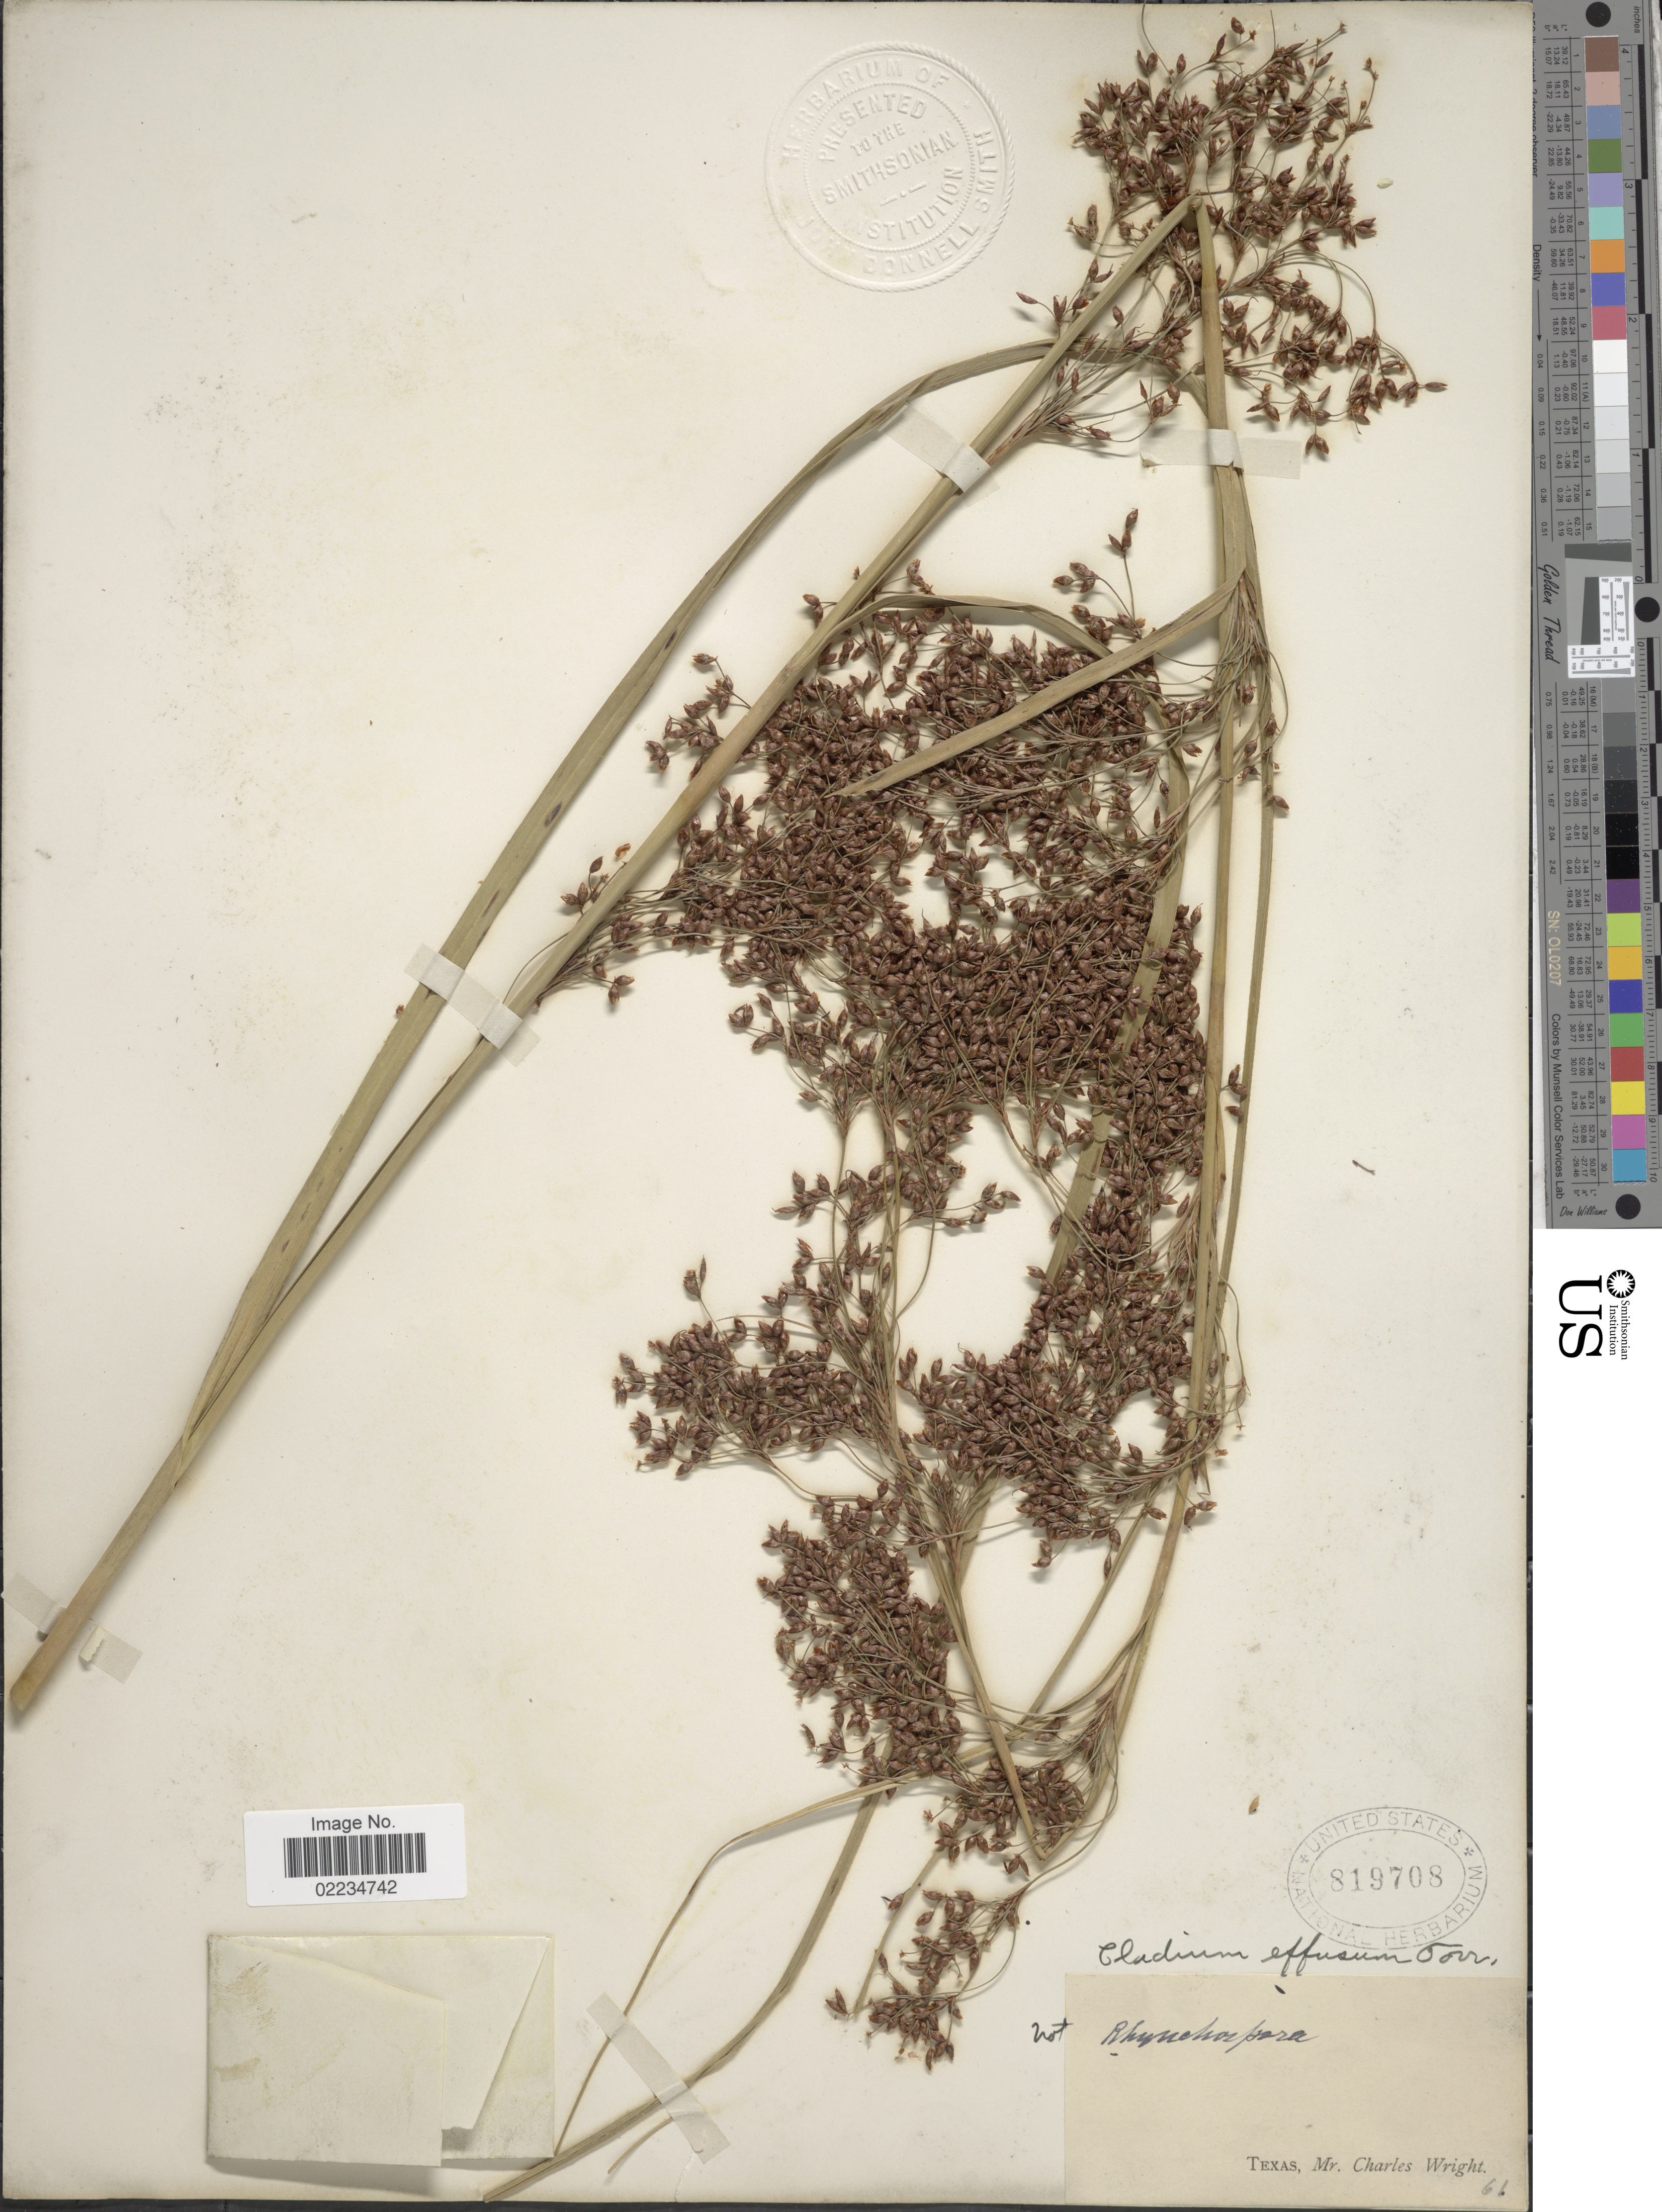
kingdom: Plantae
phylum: Tracheophyta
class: Liliopsida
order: Poales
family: Cyperaceae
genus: Cladium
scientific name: Cladium jamaicense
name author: Crantz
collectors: C. Wright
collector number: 61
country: United States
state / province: Texas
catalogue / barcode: US 819708